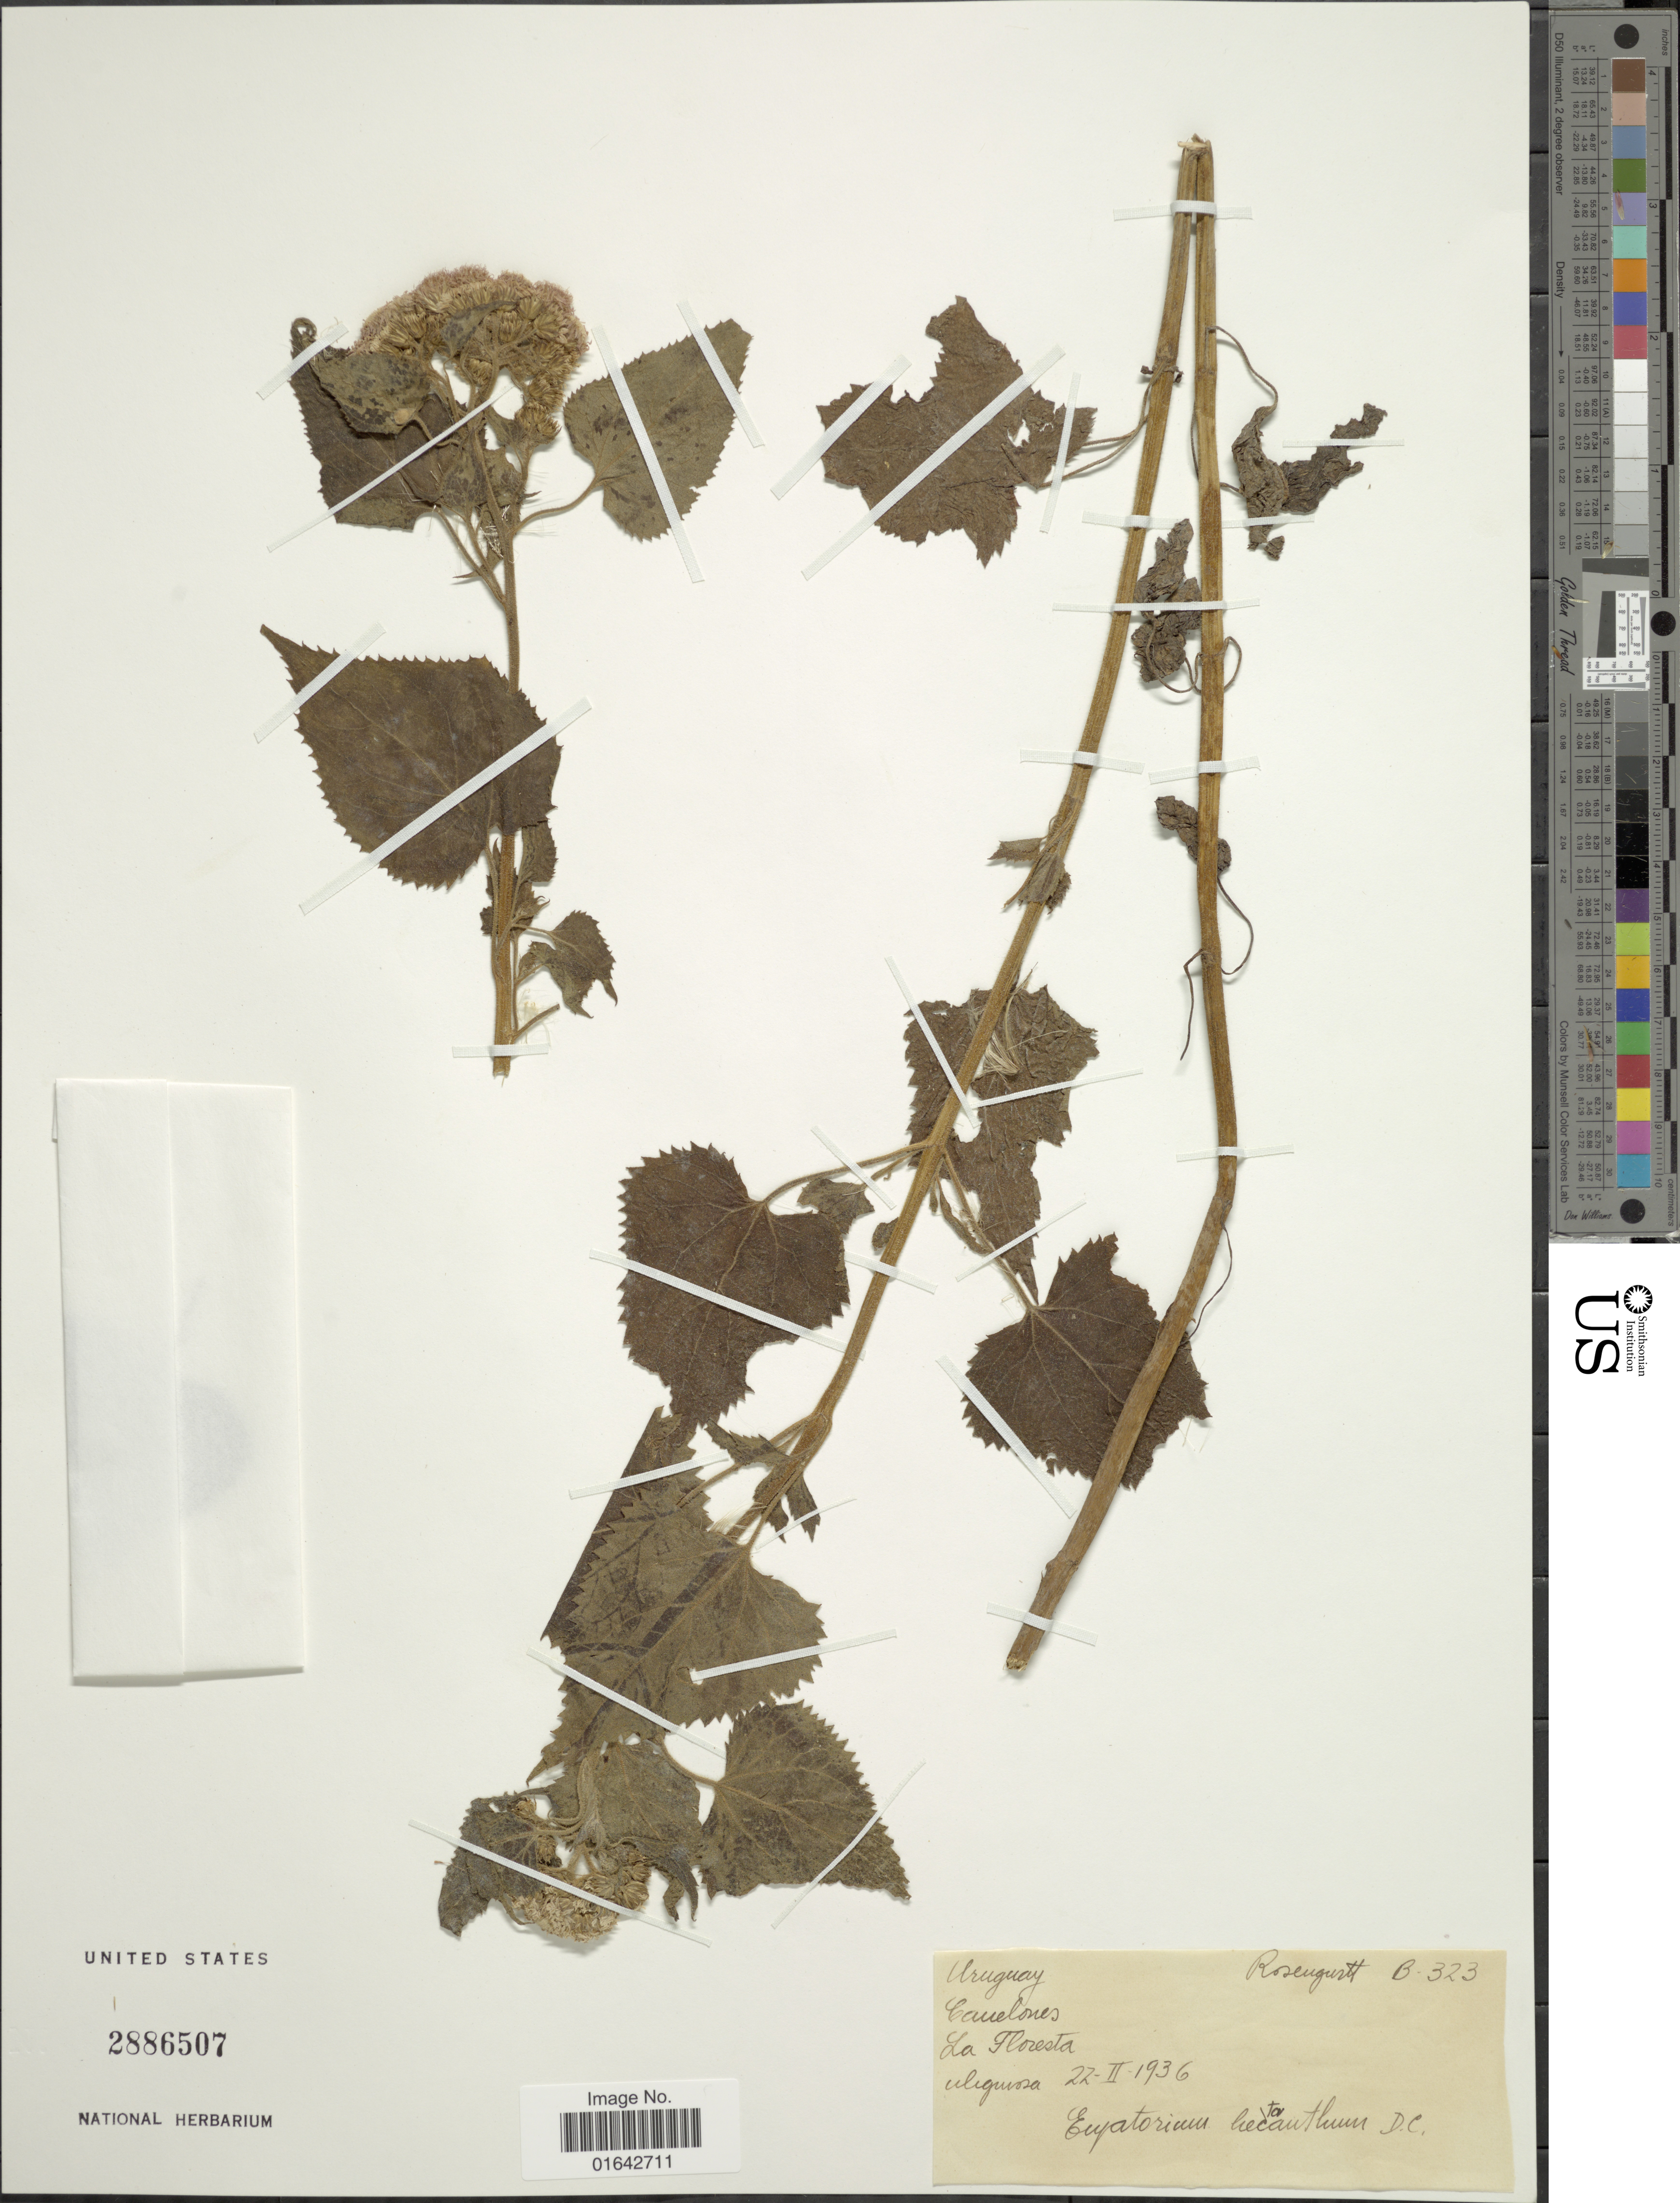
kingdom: Plantae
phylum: Tracheophyta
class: Magnoliopsida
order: Asterales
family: Asteraceae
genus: Urolepis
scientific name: Urolepis hecatantha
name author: (DC.) R.M. King & H. Rob.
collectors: Rosengurtt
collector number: B323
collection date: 1936-02-22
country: Uruguay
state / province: Canelones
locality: Canelones, La Floresta.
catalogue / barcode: US 2886507